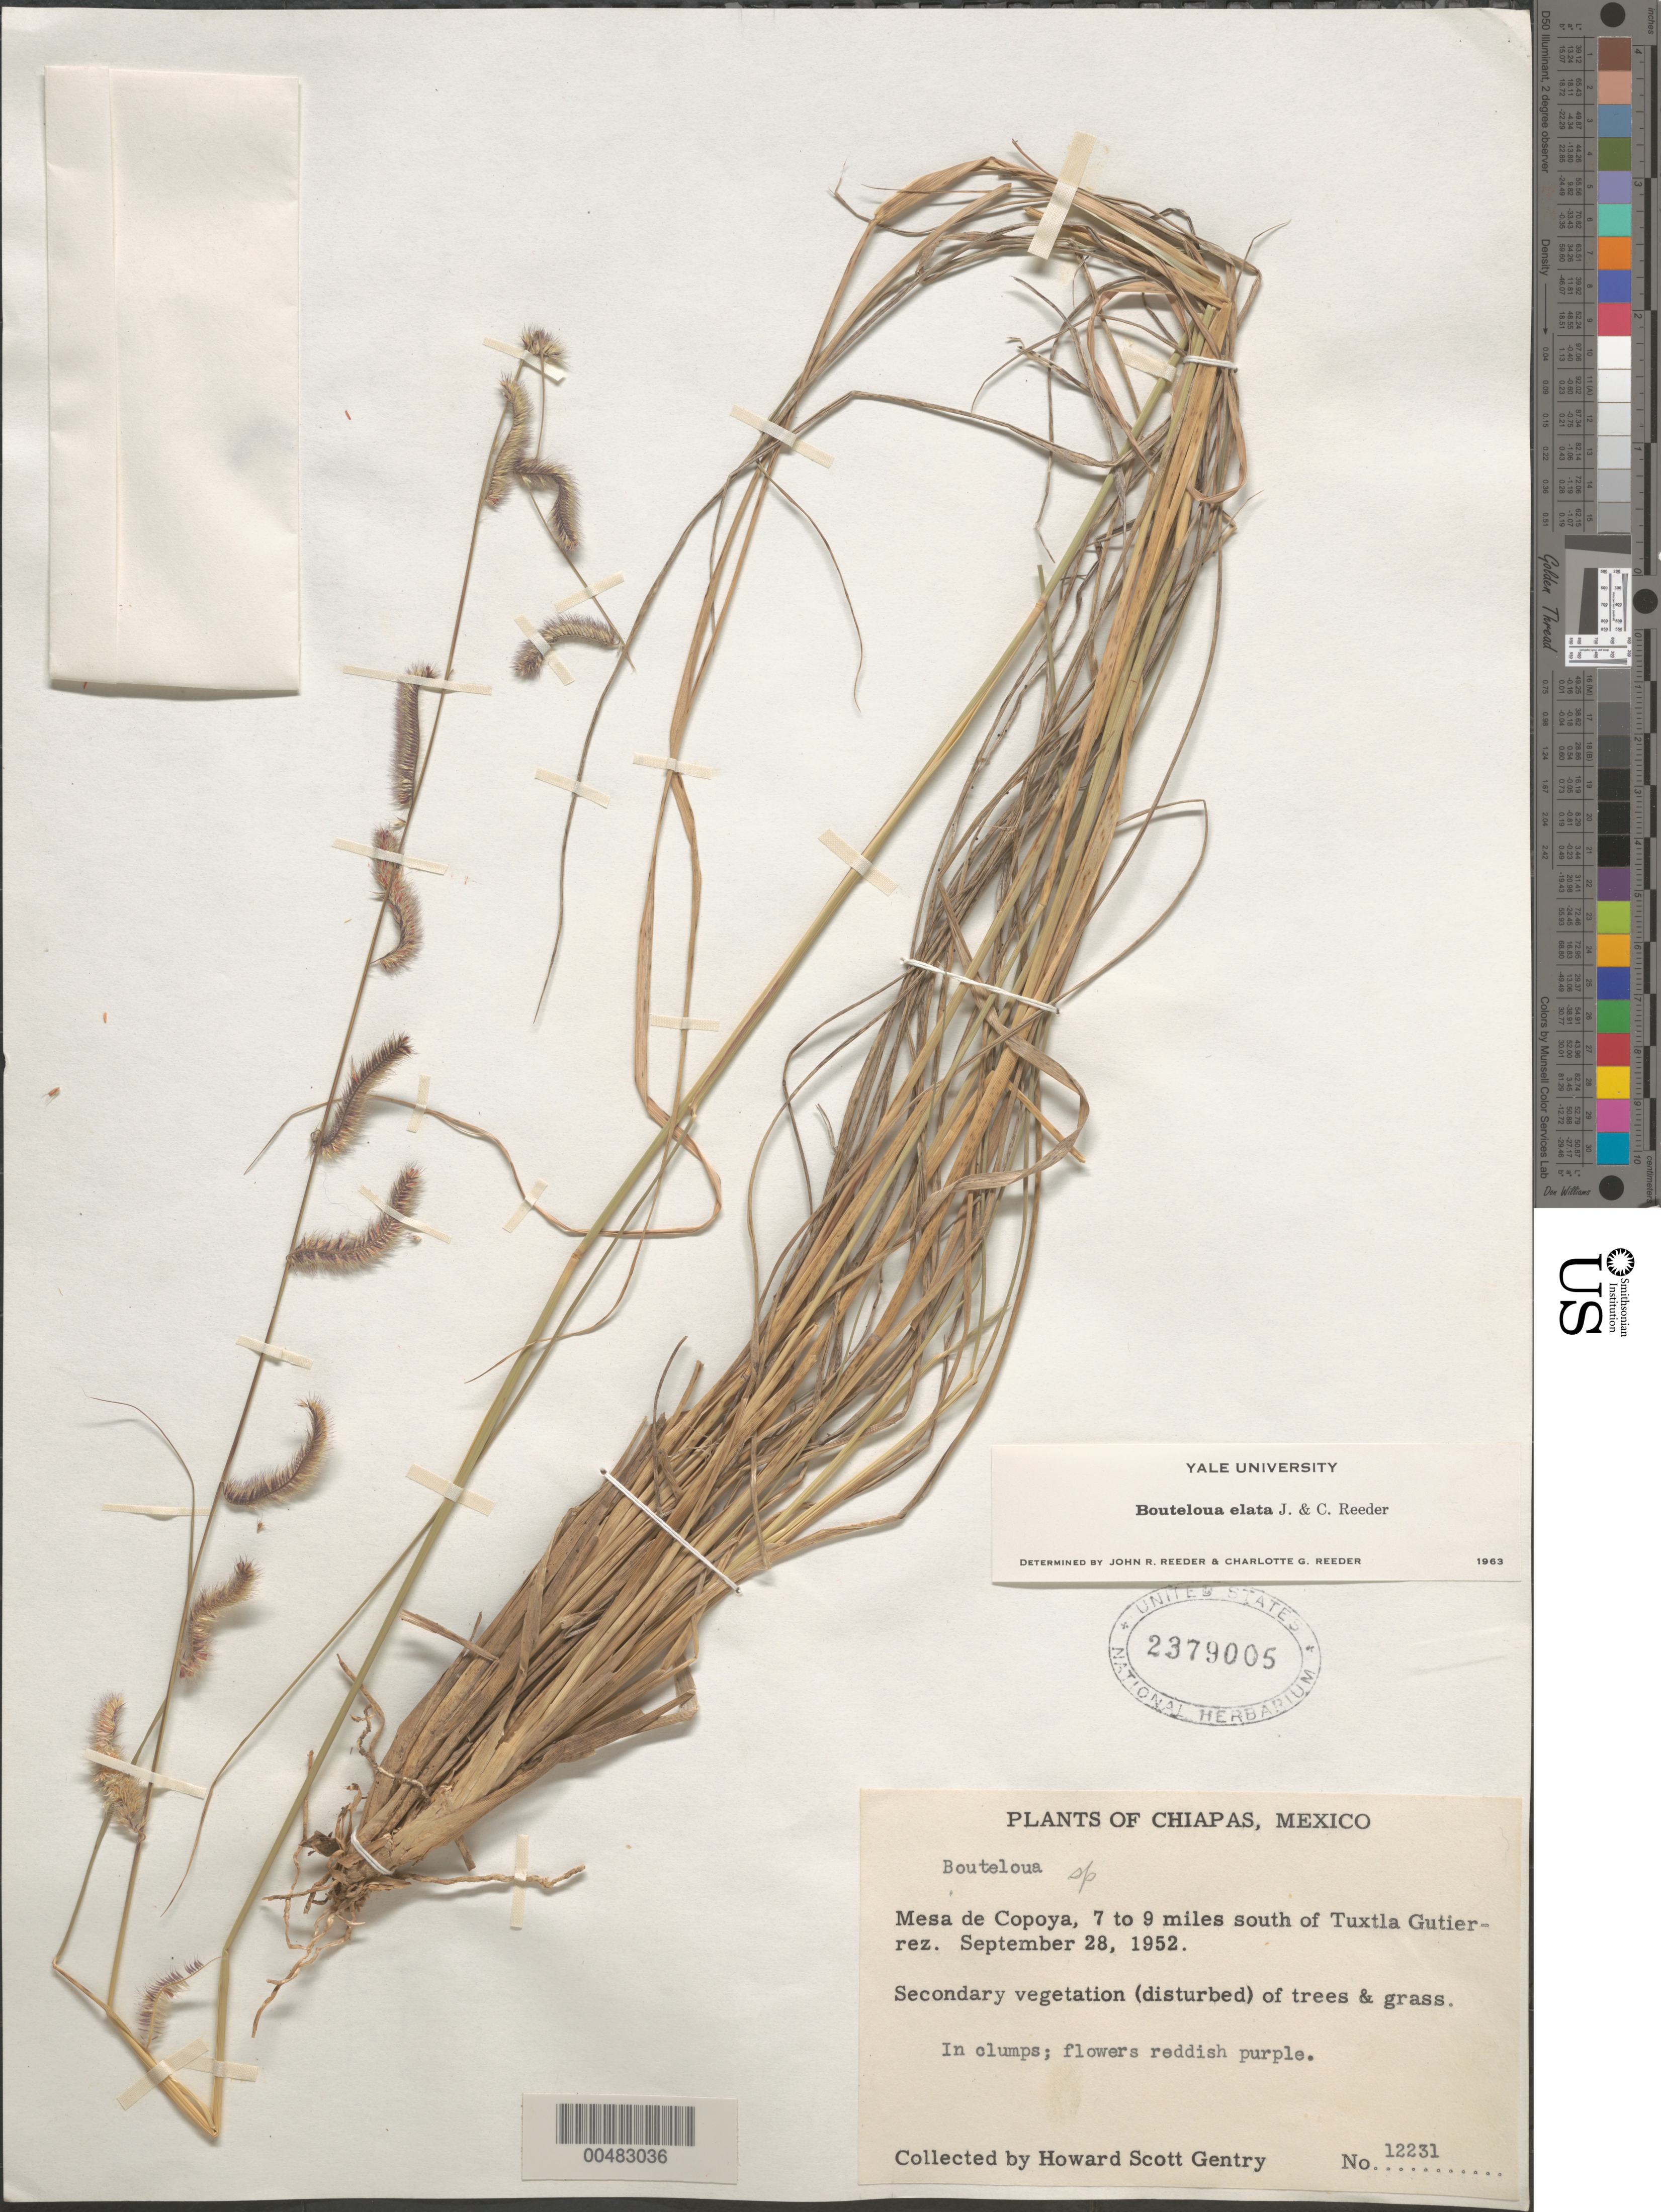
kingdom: Plantae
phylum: Tracheophyta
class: Liliopsida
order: Poales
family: Poaceae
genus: Bouteloua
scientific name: Bouteloua elata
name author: Reeder & C. Reeder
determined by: Reeder, J. R.; Reeder, C. G.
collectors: H. S. Gentry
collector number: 12231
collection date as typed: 28 Sep 1952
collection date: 1952-09-28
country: Mexico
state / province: Chiapas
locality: Mesa de Copoya, 7 to 9 mi S of Tuxtla Gutierrez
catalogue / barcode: US 2379005